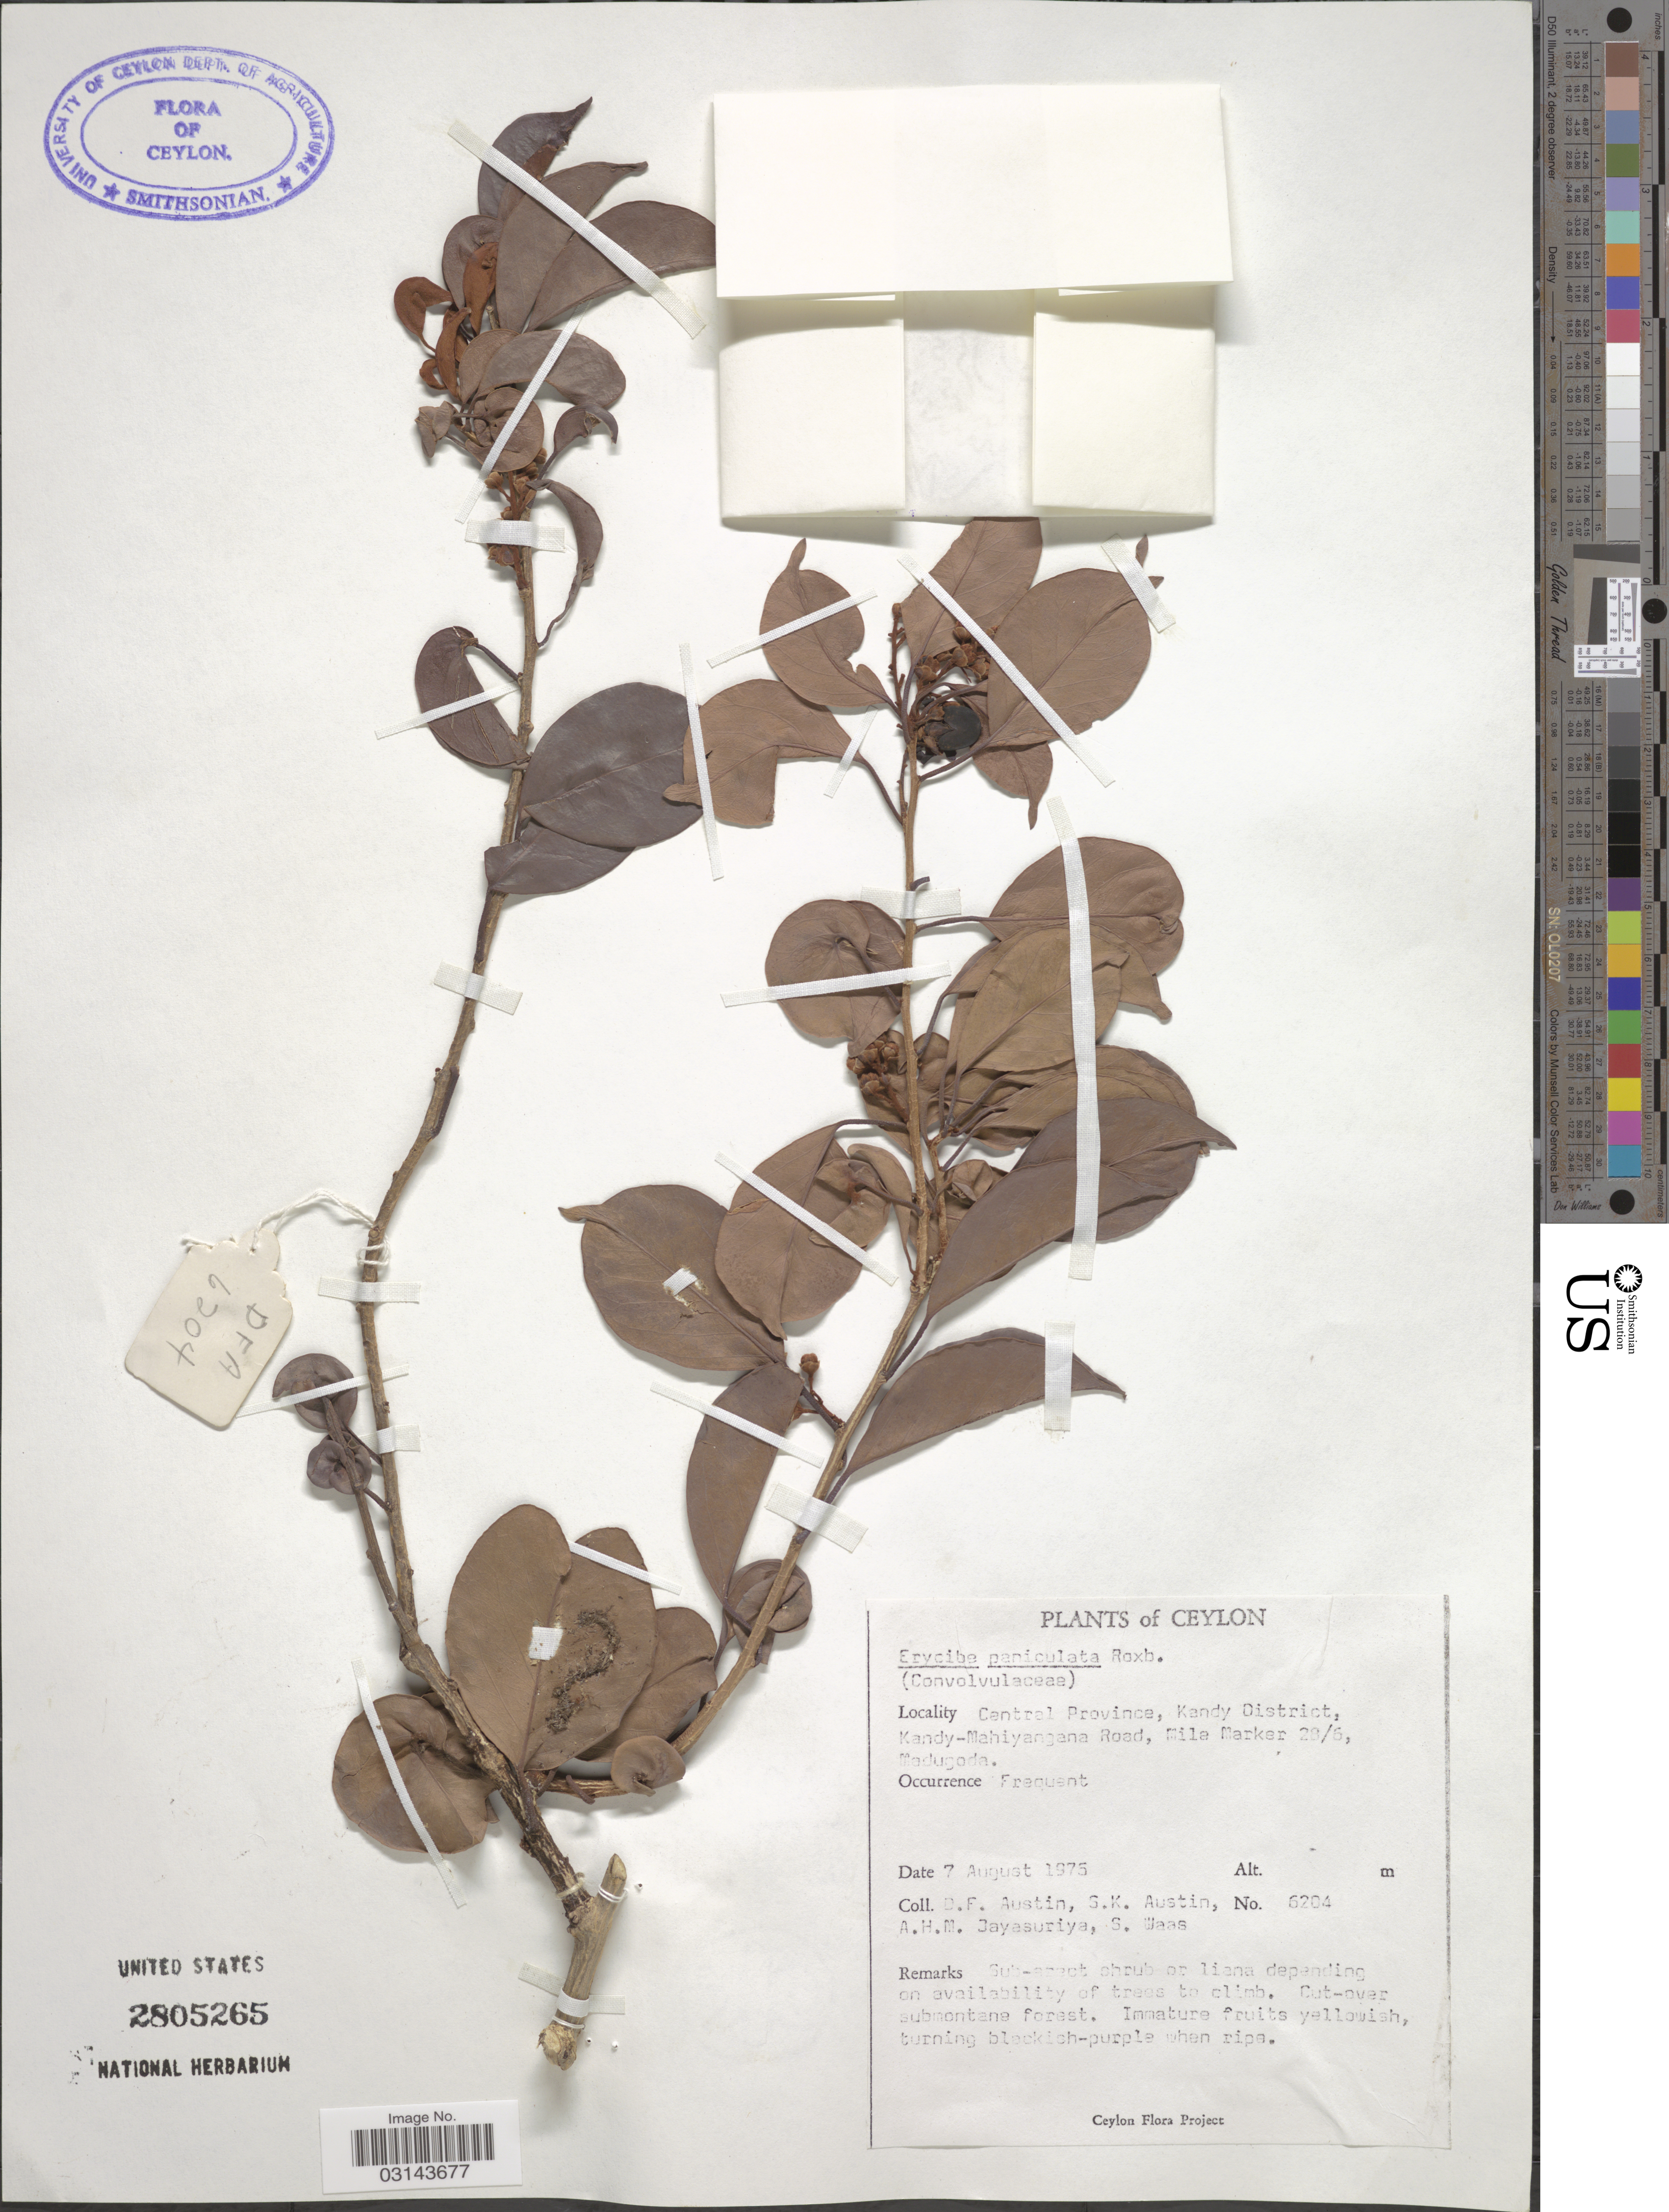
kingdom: Plantae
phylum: Tracheophyta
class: Magnoliopsida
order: Solanales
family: Convolvulaceae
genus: Erycibe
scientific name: Erycibe paniculata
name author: Roxb.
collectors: D. Austin, S. Austin, A. H. Jayasuriya & S. Waas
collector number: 6204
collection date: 1975-08-07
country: Sri Lanka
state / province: Central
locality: Ceylon. Kandy District, Kandy-Mahiyangana Road, Mile Marker 28/6, Madugoda.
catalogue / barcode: US 2805265